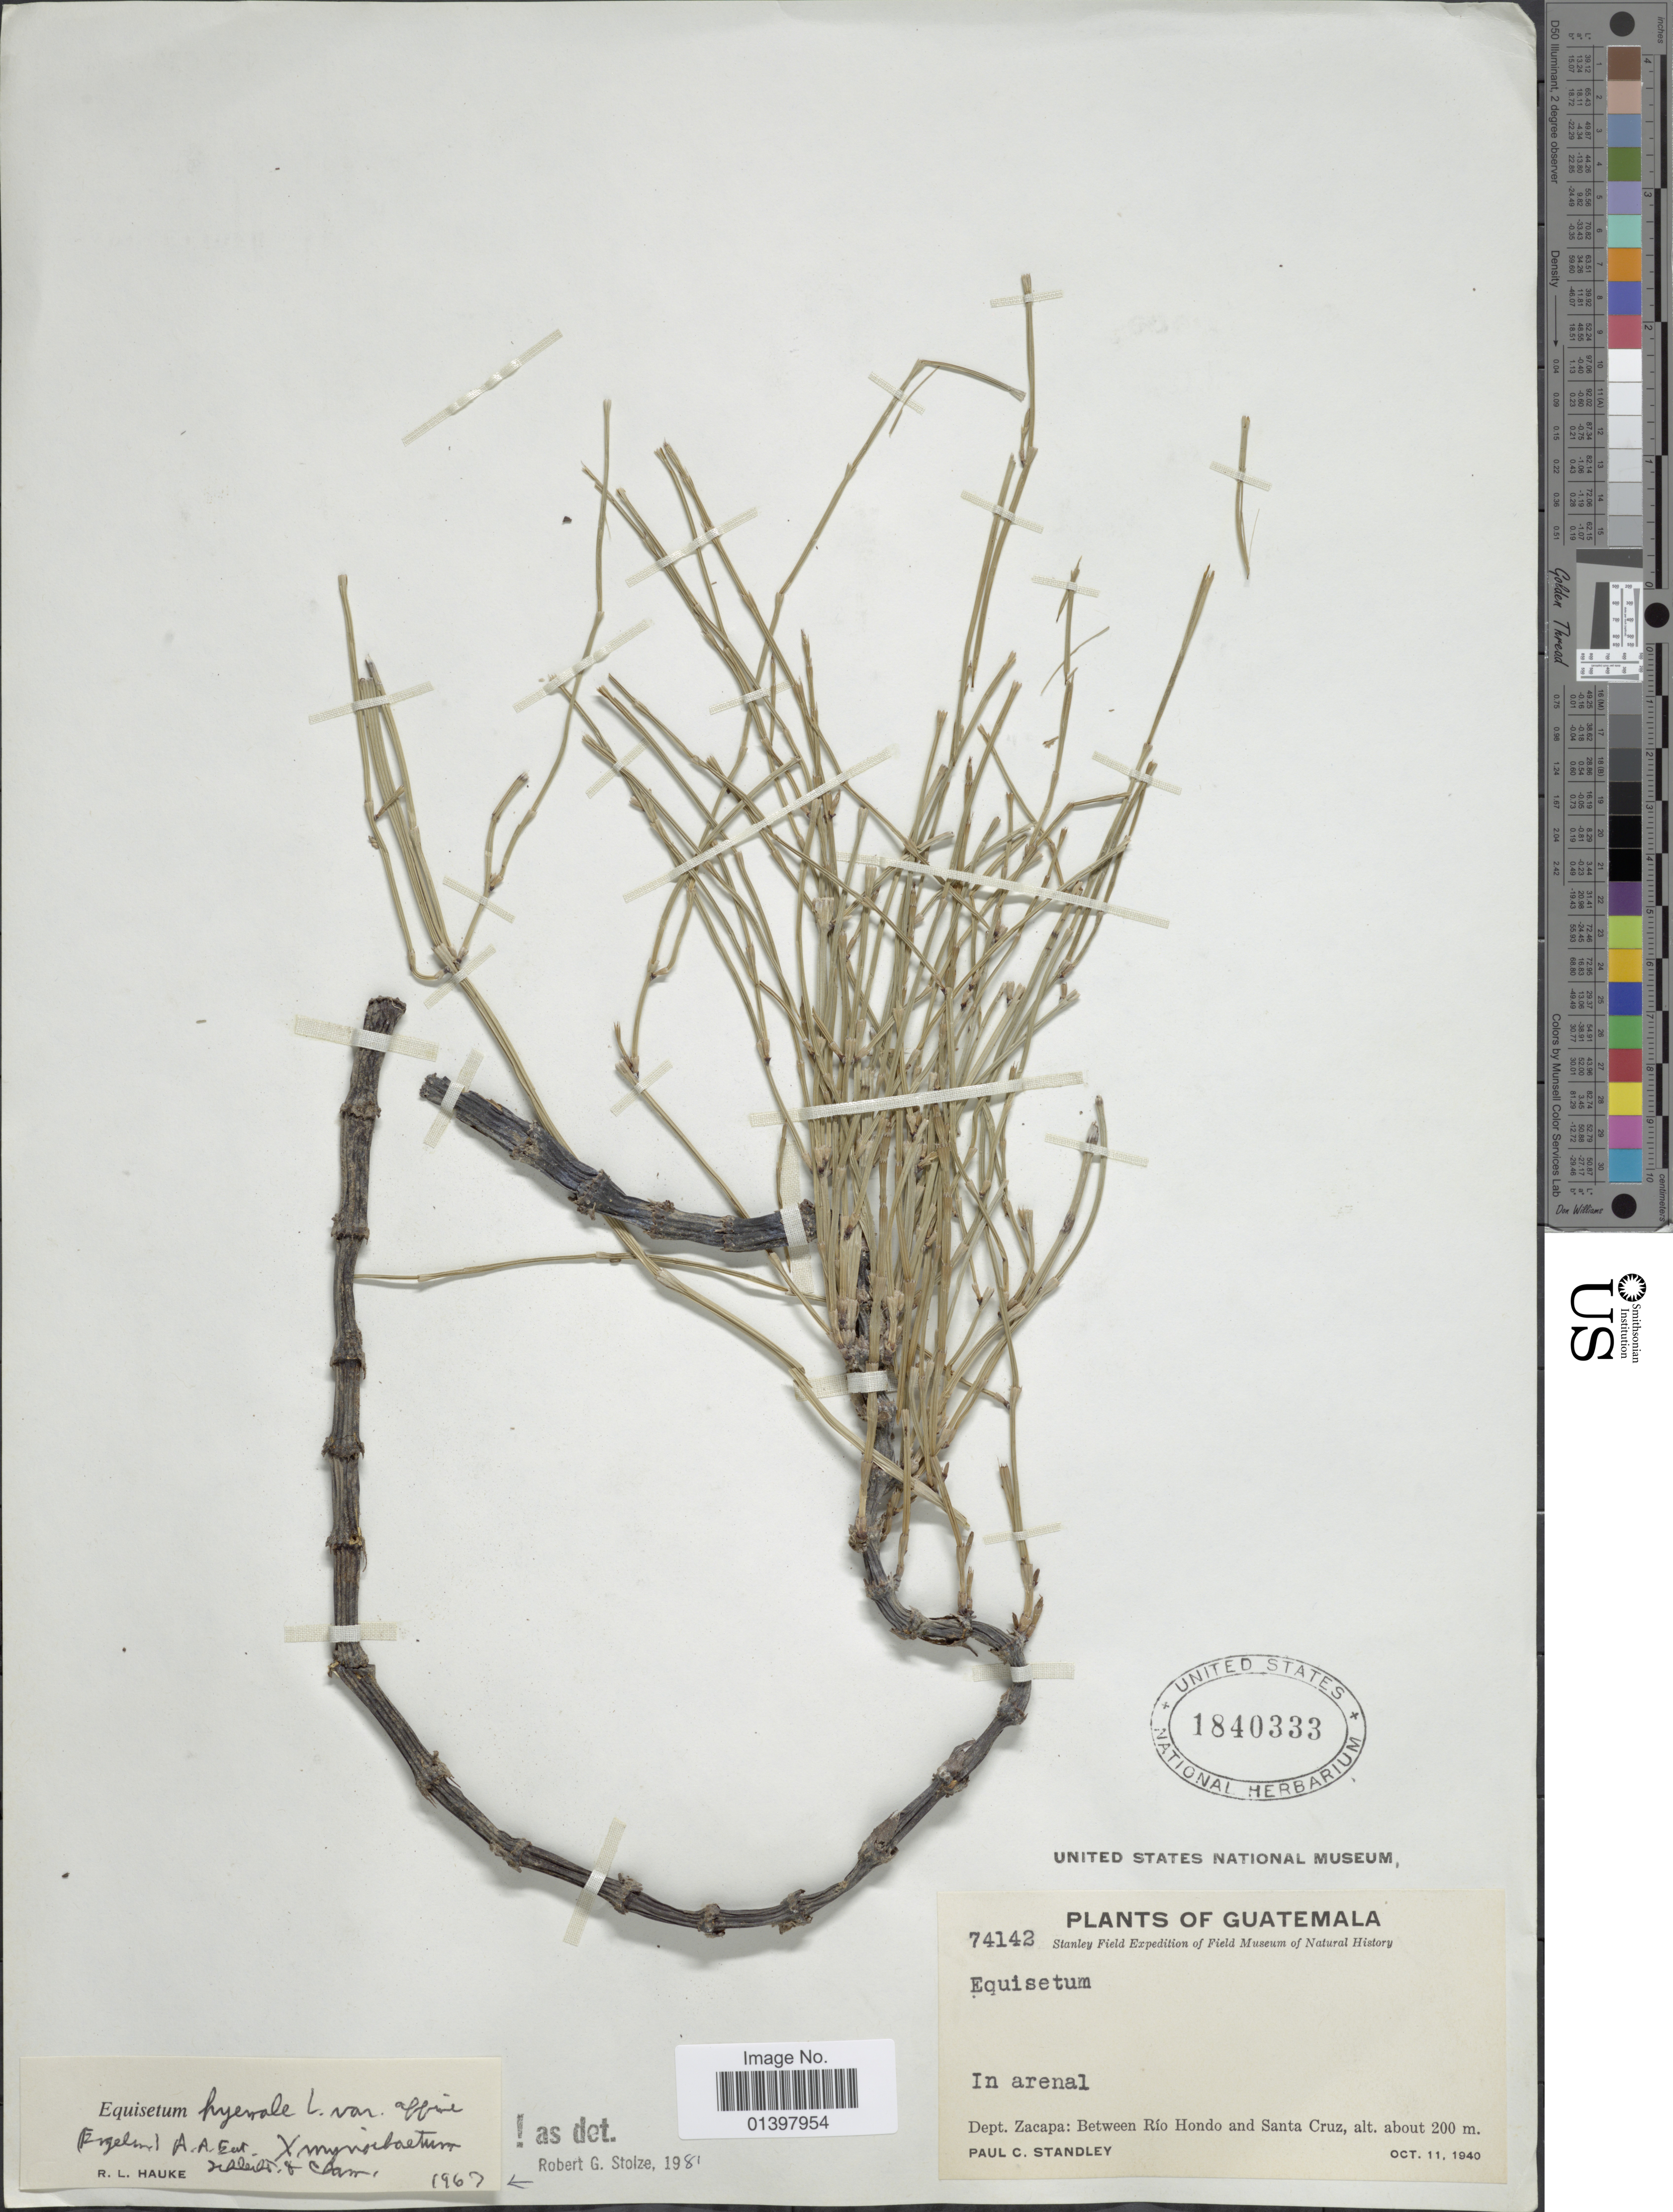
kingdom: Plantae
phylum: Tracheophyta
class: Polypodiopsida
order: Equisetales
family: Equisetaceae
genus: Equisetum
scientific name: Equisetum hyemale x E. myriochaetum Schltdl. & Cham.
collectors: P. C. Standley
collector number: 74142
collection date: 1940-10-11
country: Guatemala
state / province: Zacapa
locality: In arenal, Between Río Hondo and Santa Cruz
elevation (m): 200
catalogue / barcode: US 1840333